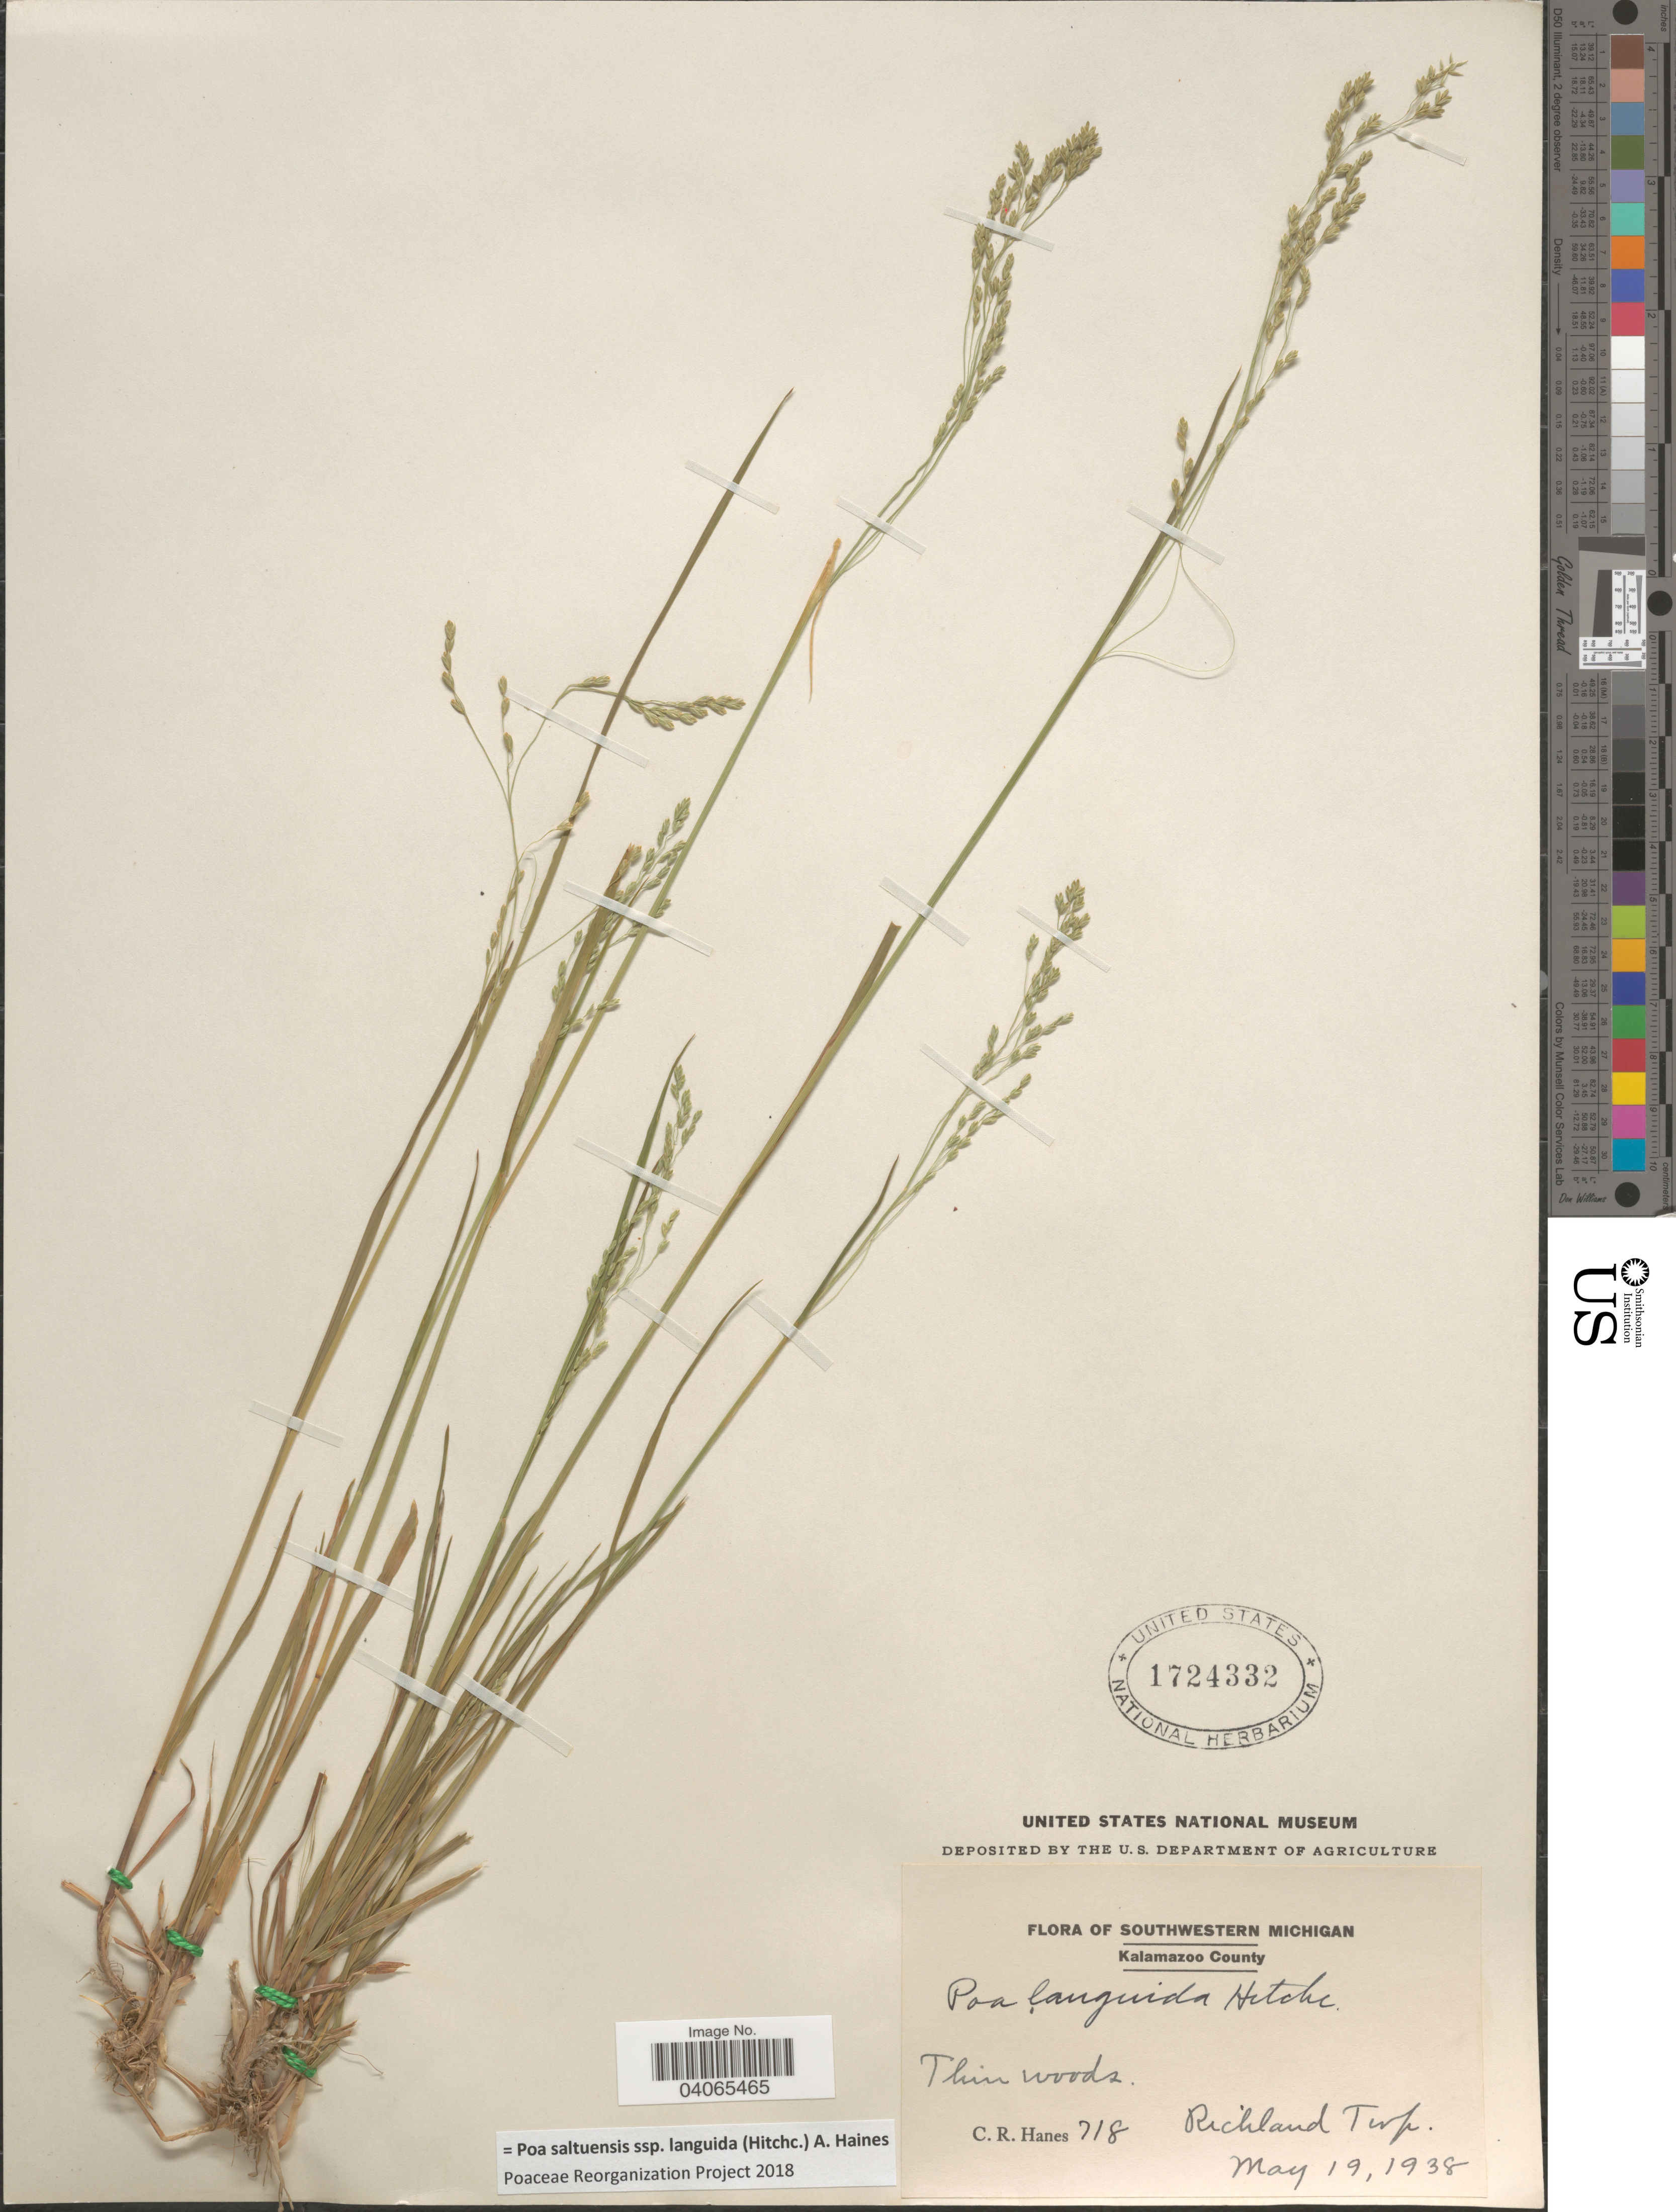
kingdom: Plantae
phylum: Tracheophyta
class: Liliopsida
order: Poales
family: Poaceae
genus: Poa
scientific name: Poa saltuensis subsp. languida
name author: (Hitchc.) A. Haines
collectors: C. Hanes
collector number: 718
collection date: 1938-05-19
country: United States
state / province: Michigan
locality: Southwestern Michigan. Kalamazoo County. Thin woods. Richland Twp.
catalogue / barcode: US 1724332